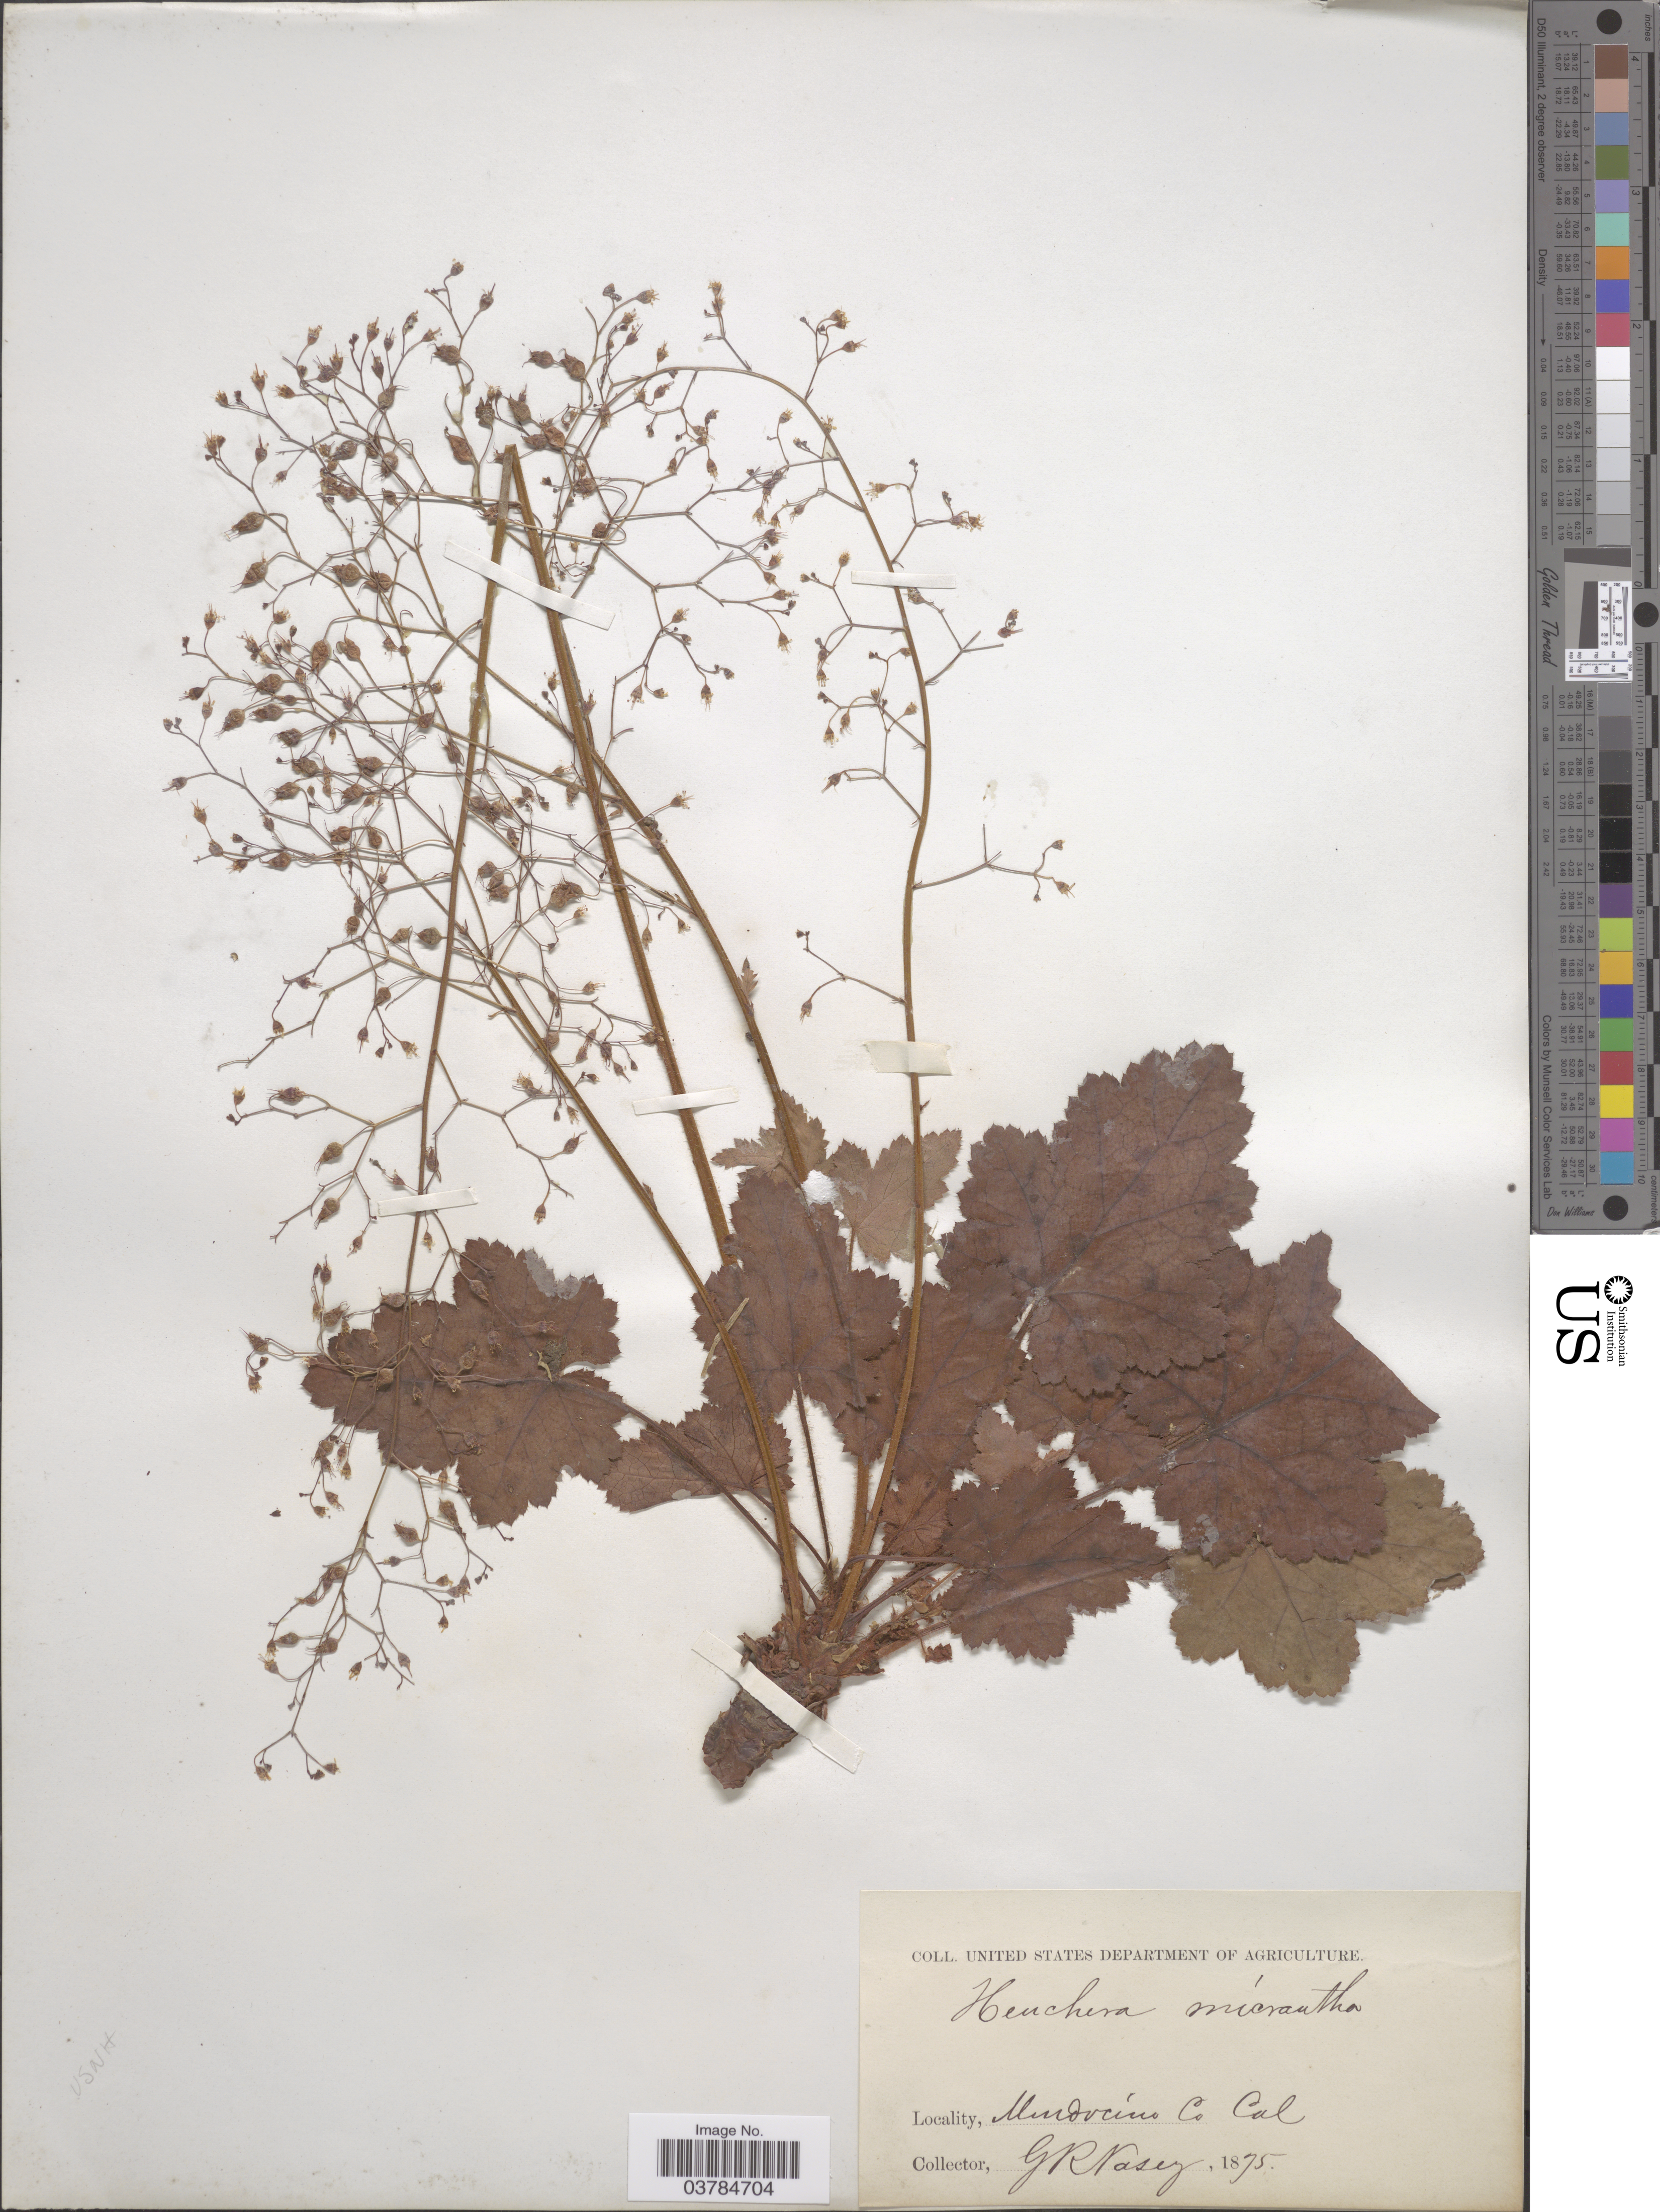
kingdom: Plantae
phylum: Tracheophyta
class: Magnoliopsida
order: Saxifragales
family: Saxifragaceae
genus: Heuchera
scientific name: Heuchera micrantha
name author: Douglas ex Lindl.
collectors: G. R. Vasey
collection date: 1875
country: United States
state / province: California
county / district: Mendocino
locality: Mendocino Co.